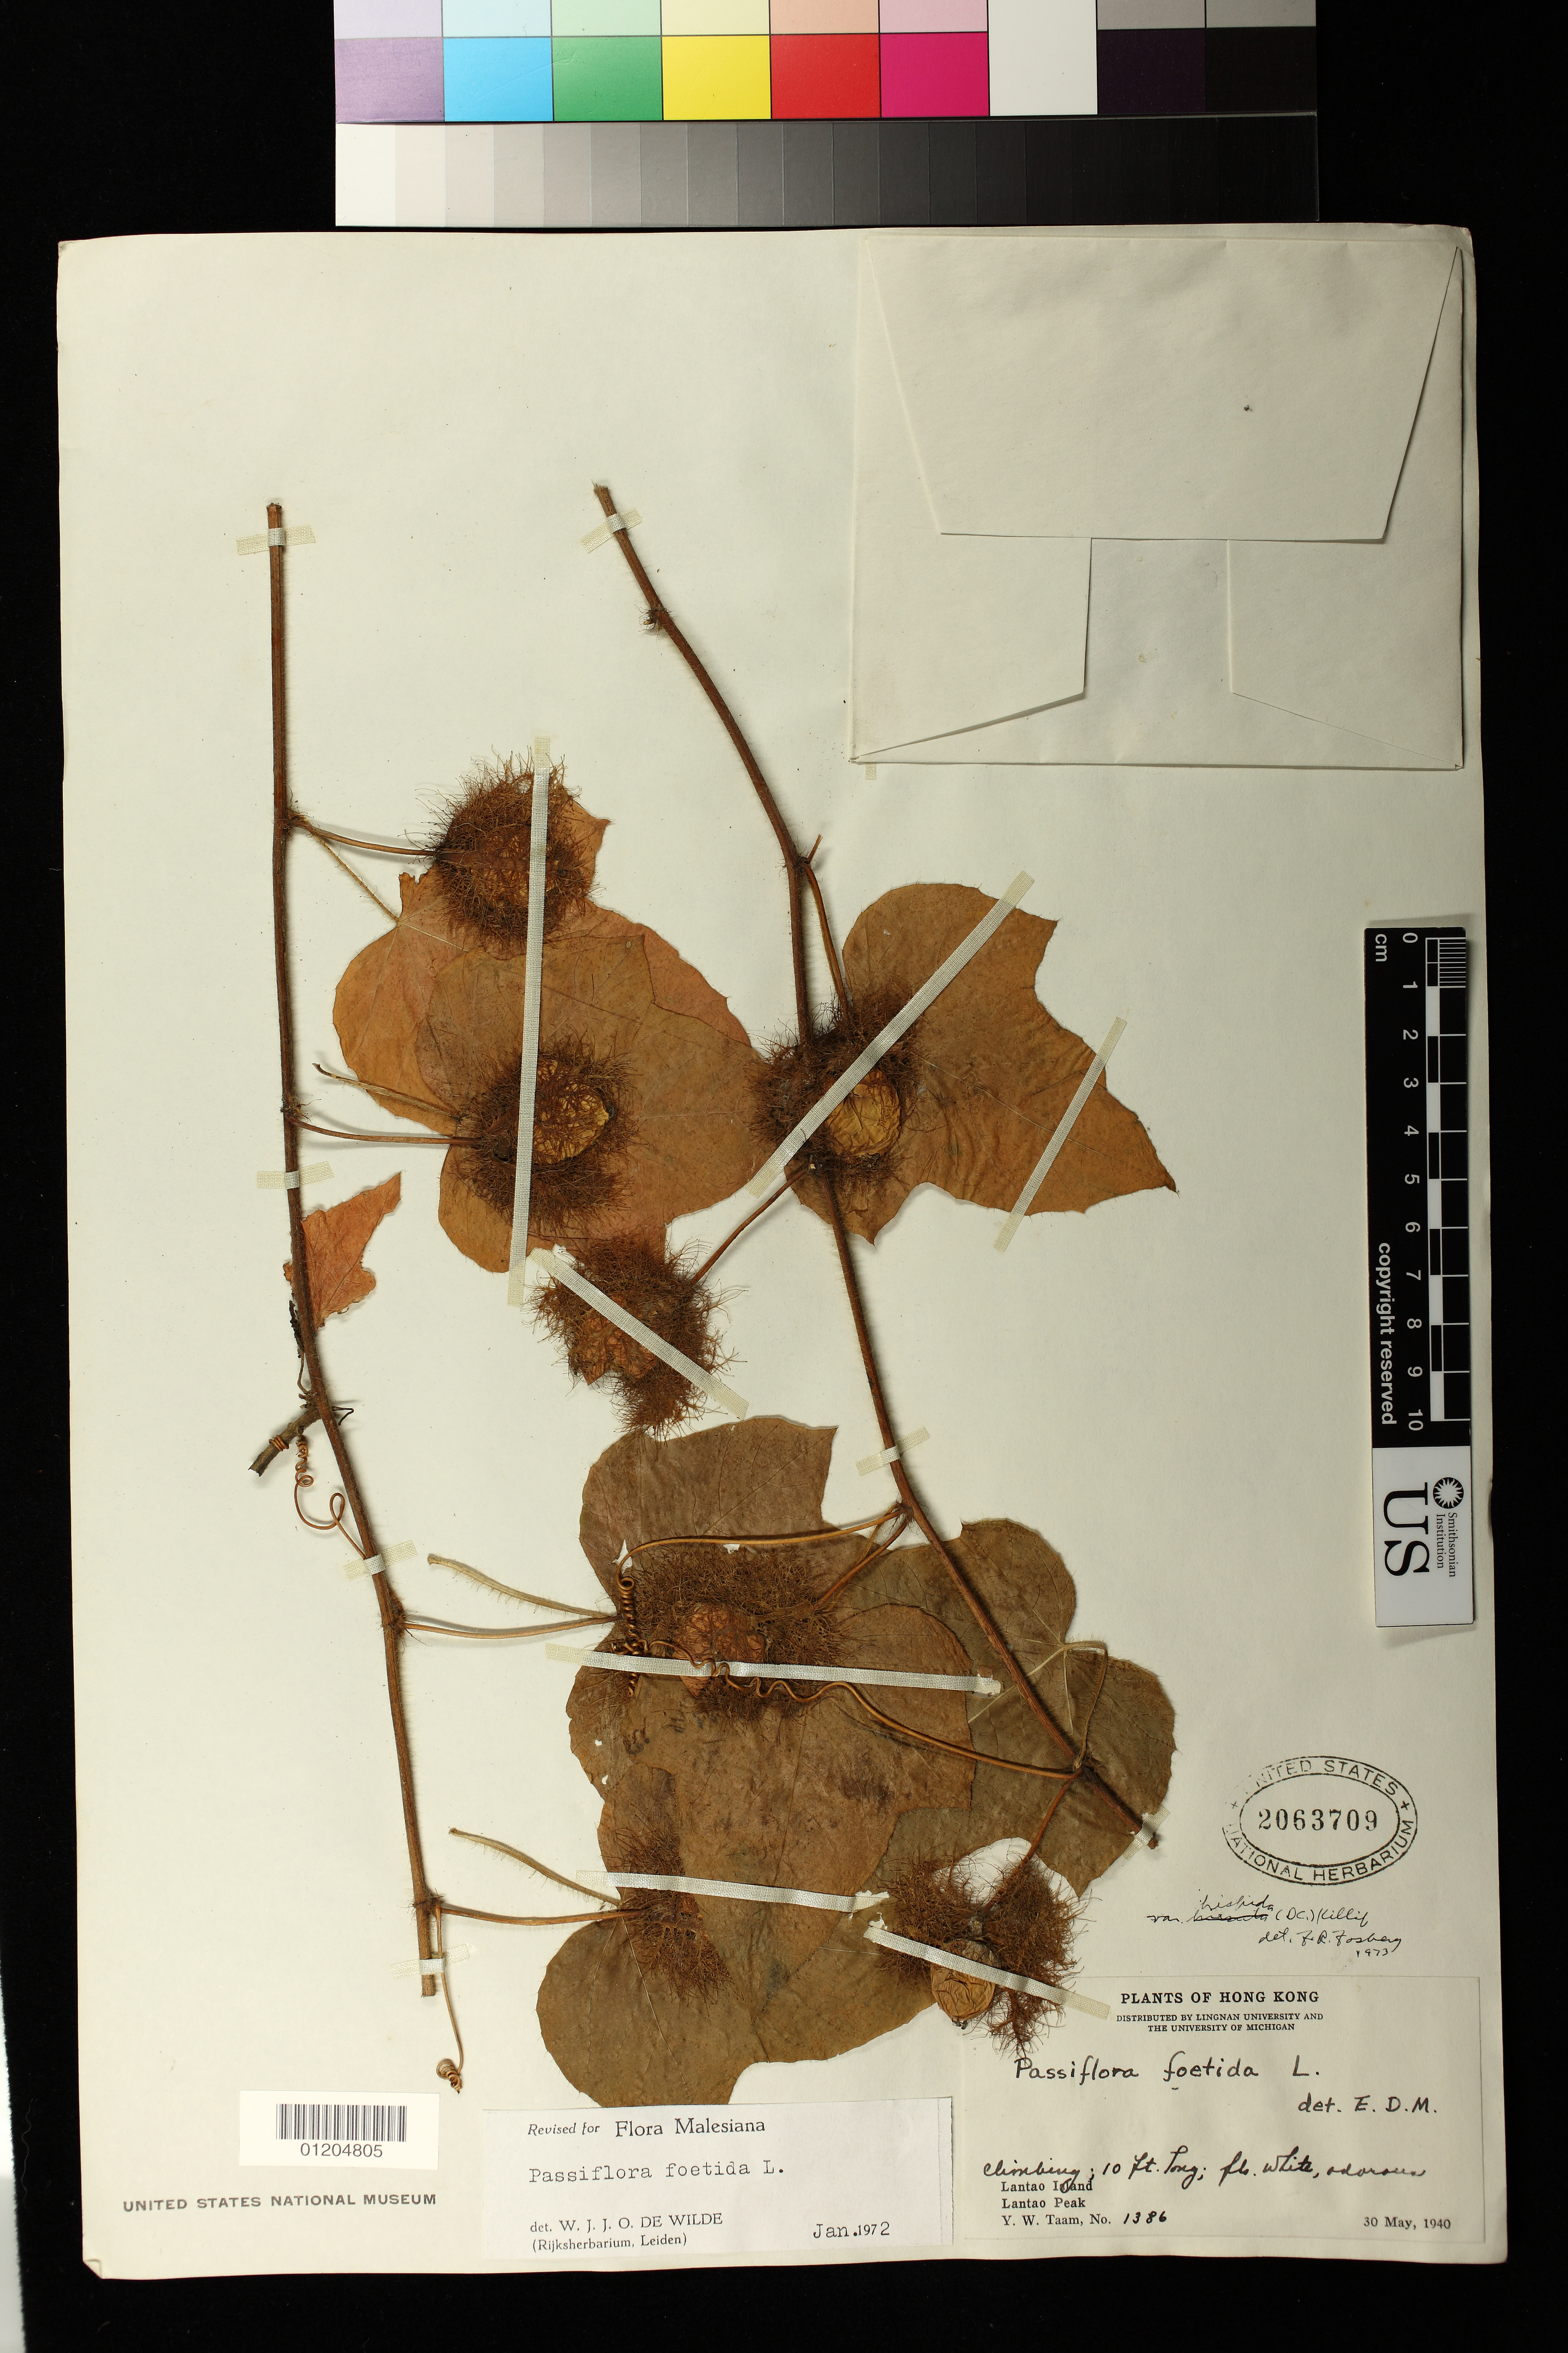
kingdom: Plantae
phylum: Tracheophyta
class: Magnoliopsida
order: Malpighiales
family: Passifloraceae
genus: Passiflora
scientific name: Passiflora foetida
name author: L.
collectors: Y. W. Taam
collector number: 1386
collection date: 1940-05-30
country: China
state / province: Hong Kong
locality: Lantao Island, Lantao Peak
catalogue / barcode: US 2063709